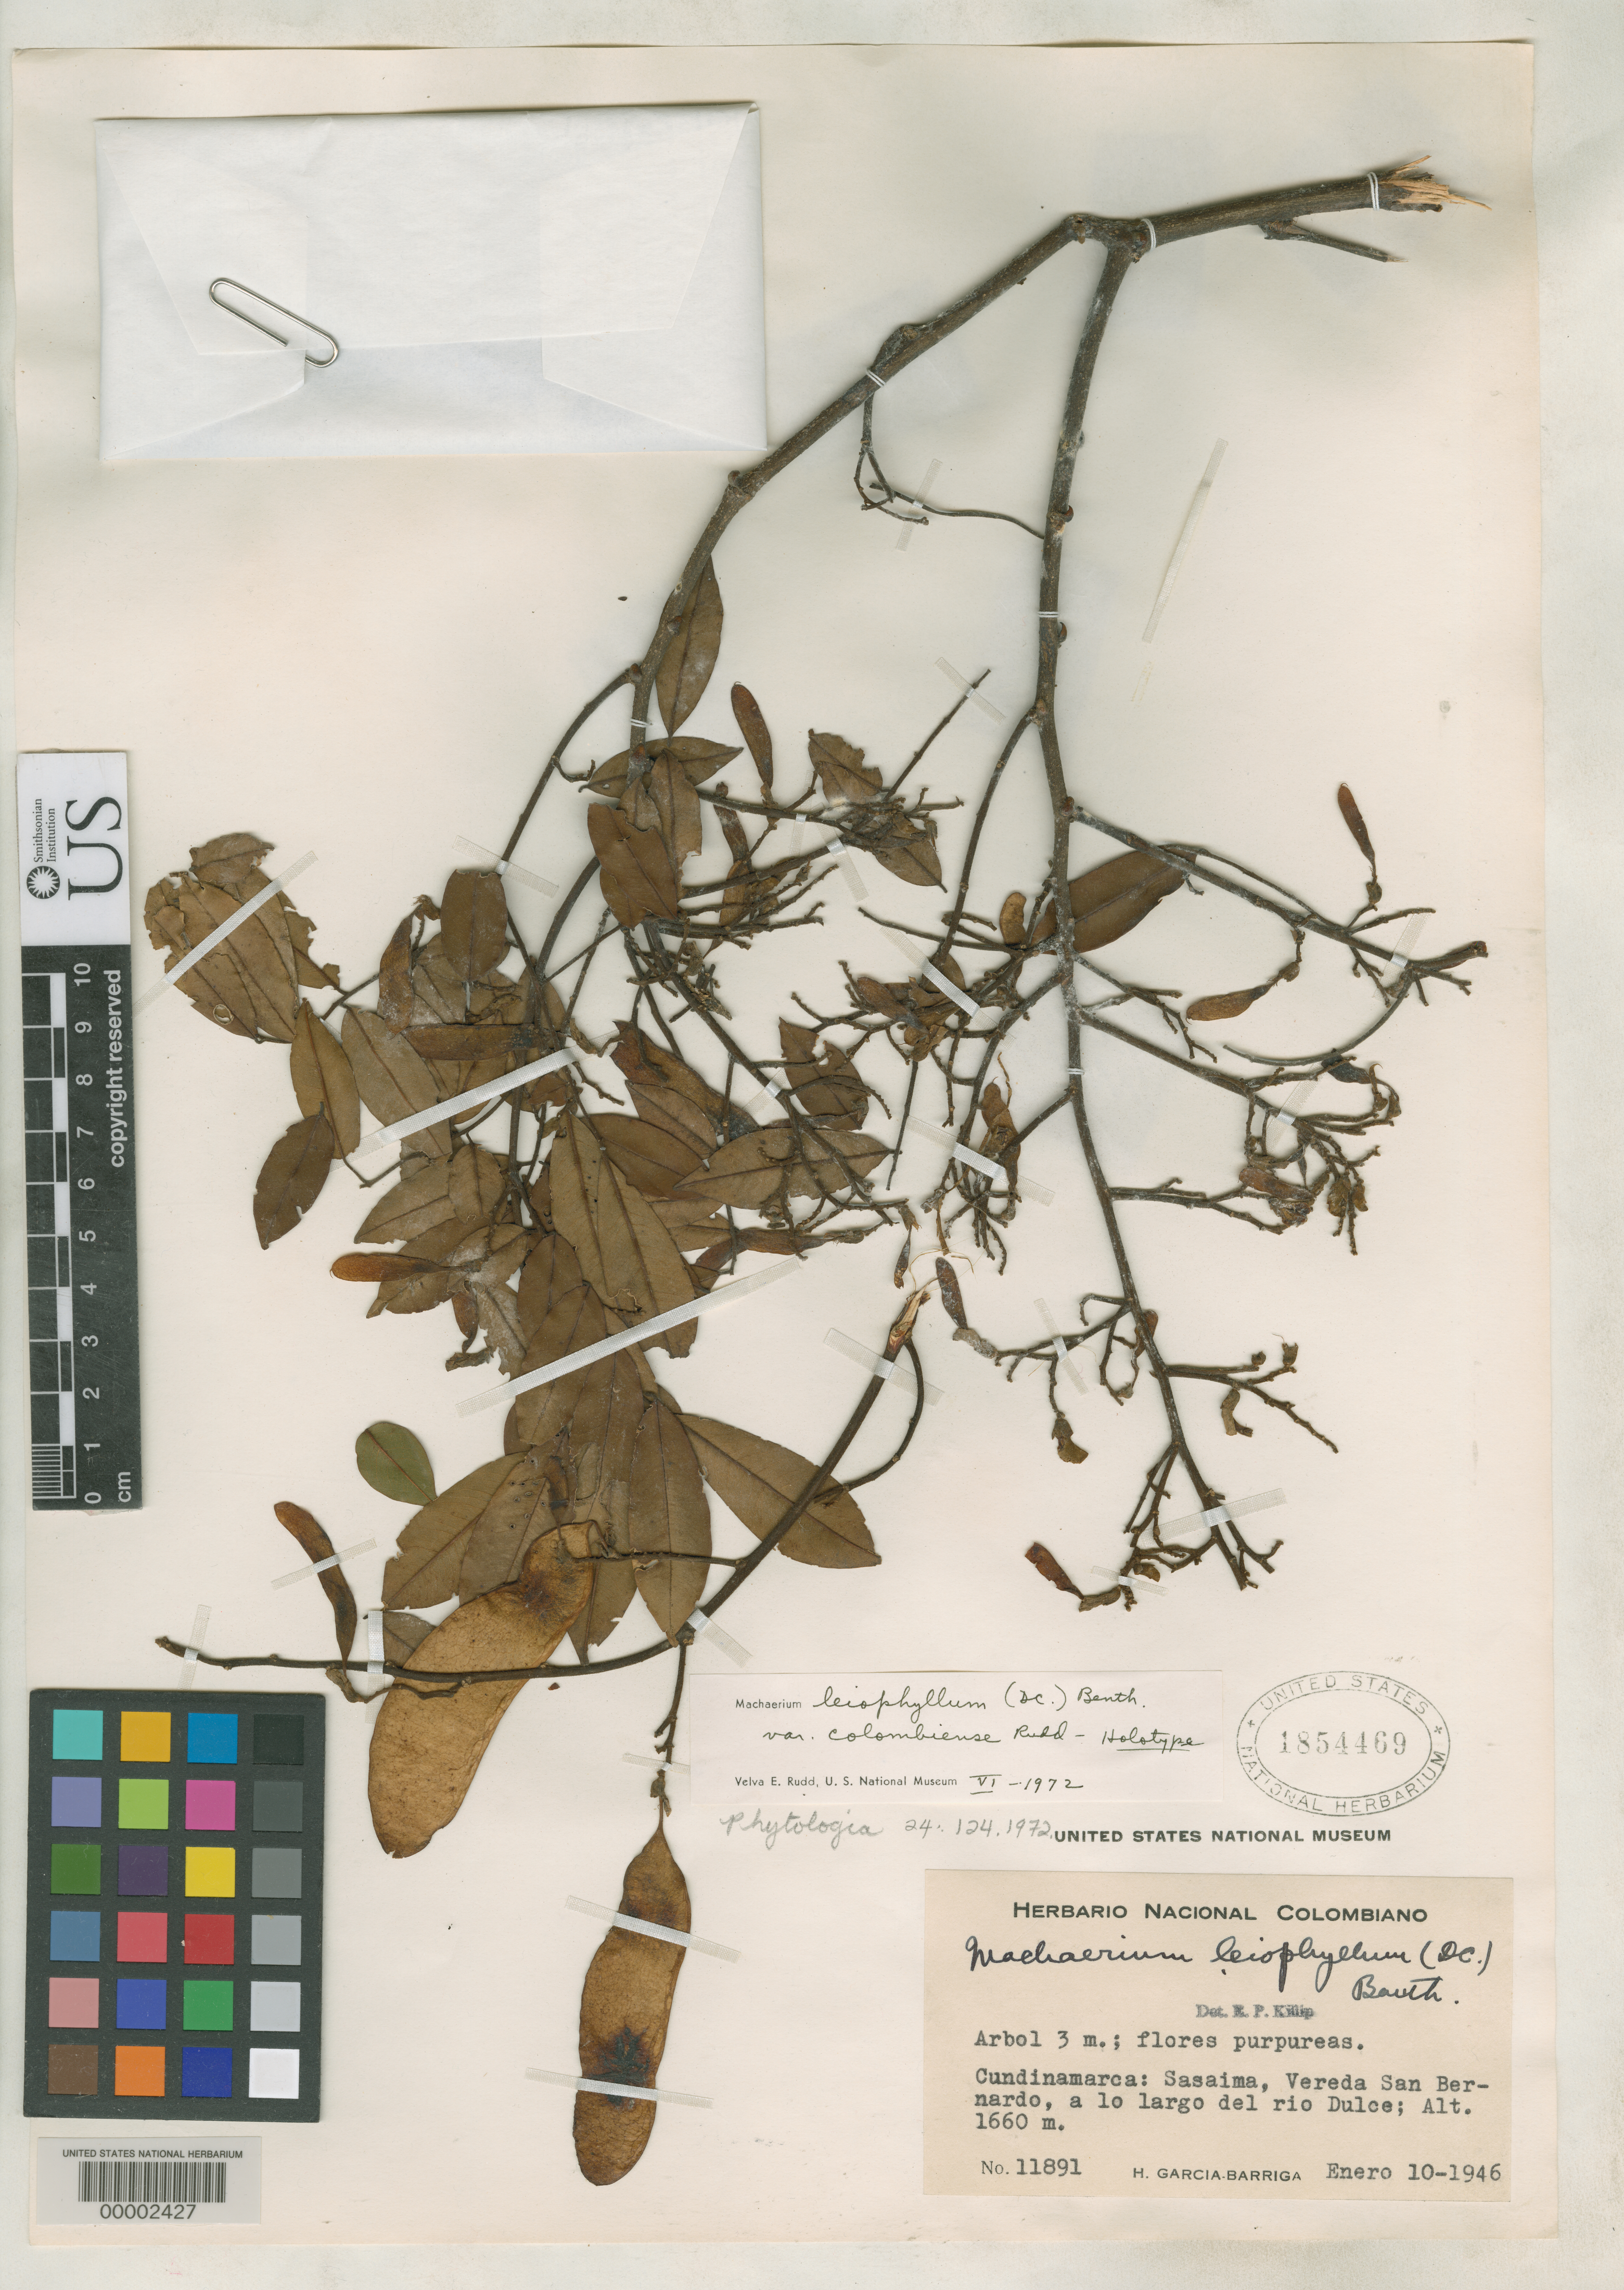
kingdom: Plantae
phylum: Tracheophyta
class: Magnoliopsida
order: Fabales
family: Fabaceae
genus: Machaerium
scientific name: Machaerium leiophyllum var. colombiense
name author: Rudd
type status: Holotype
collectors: H. García Barriga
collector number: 11891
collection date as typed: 10 Jan 1946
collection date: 1946-01-10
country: Colombia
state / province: Cundinamarca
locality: Sasaima, Vereda San Bernardo, Rio Dulce.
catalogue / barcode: US 1854469